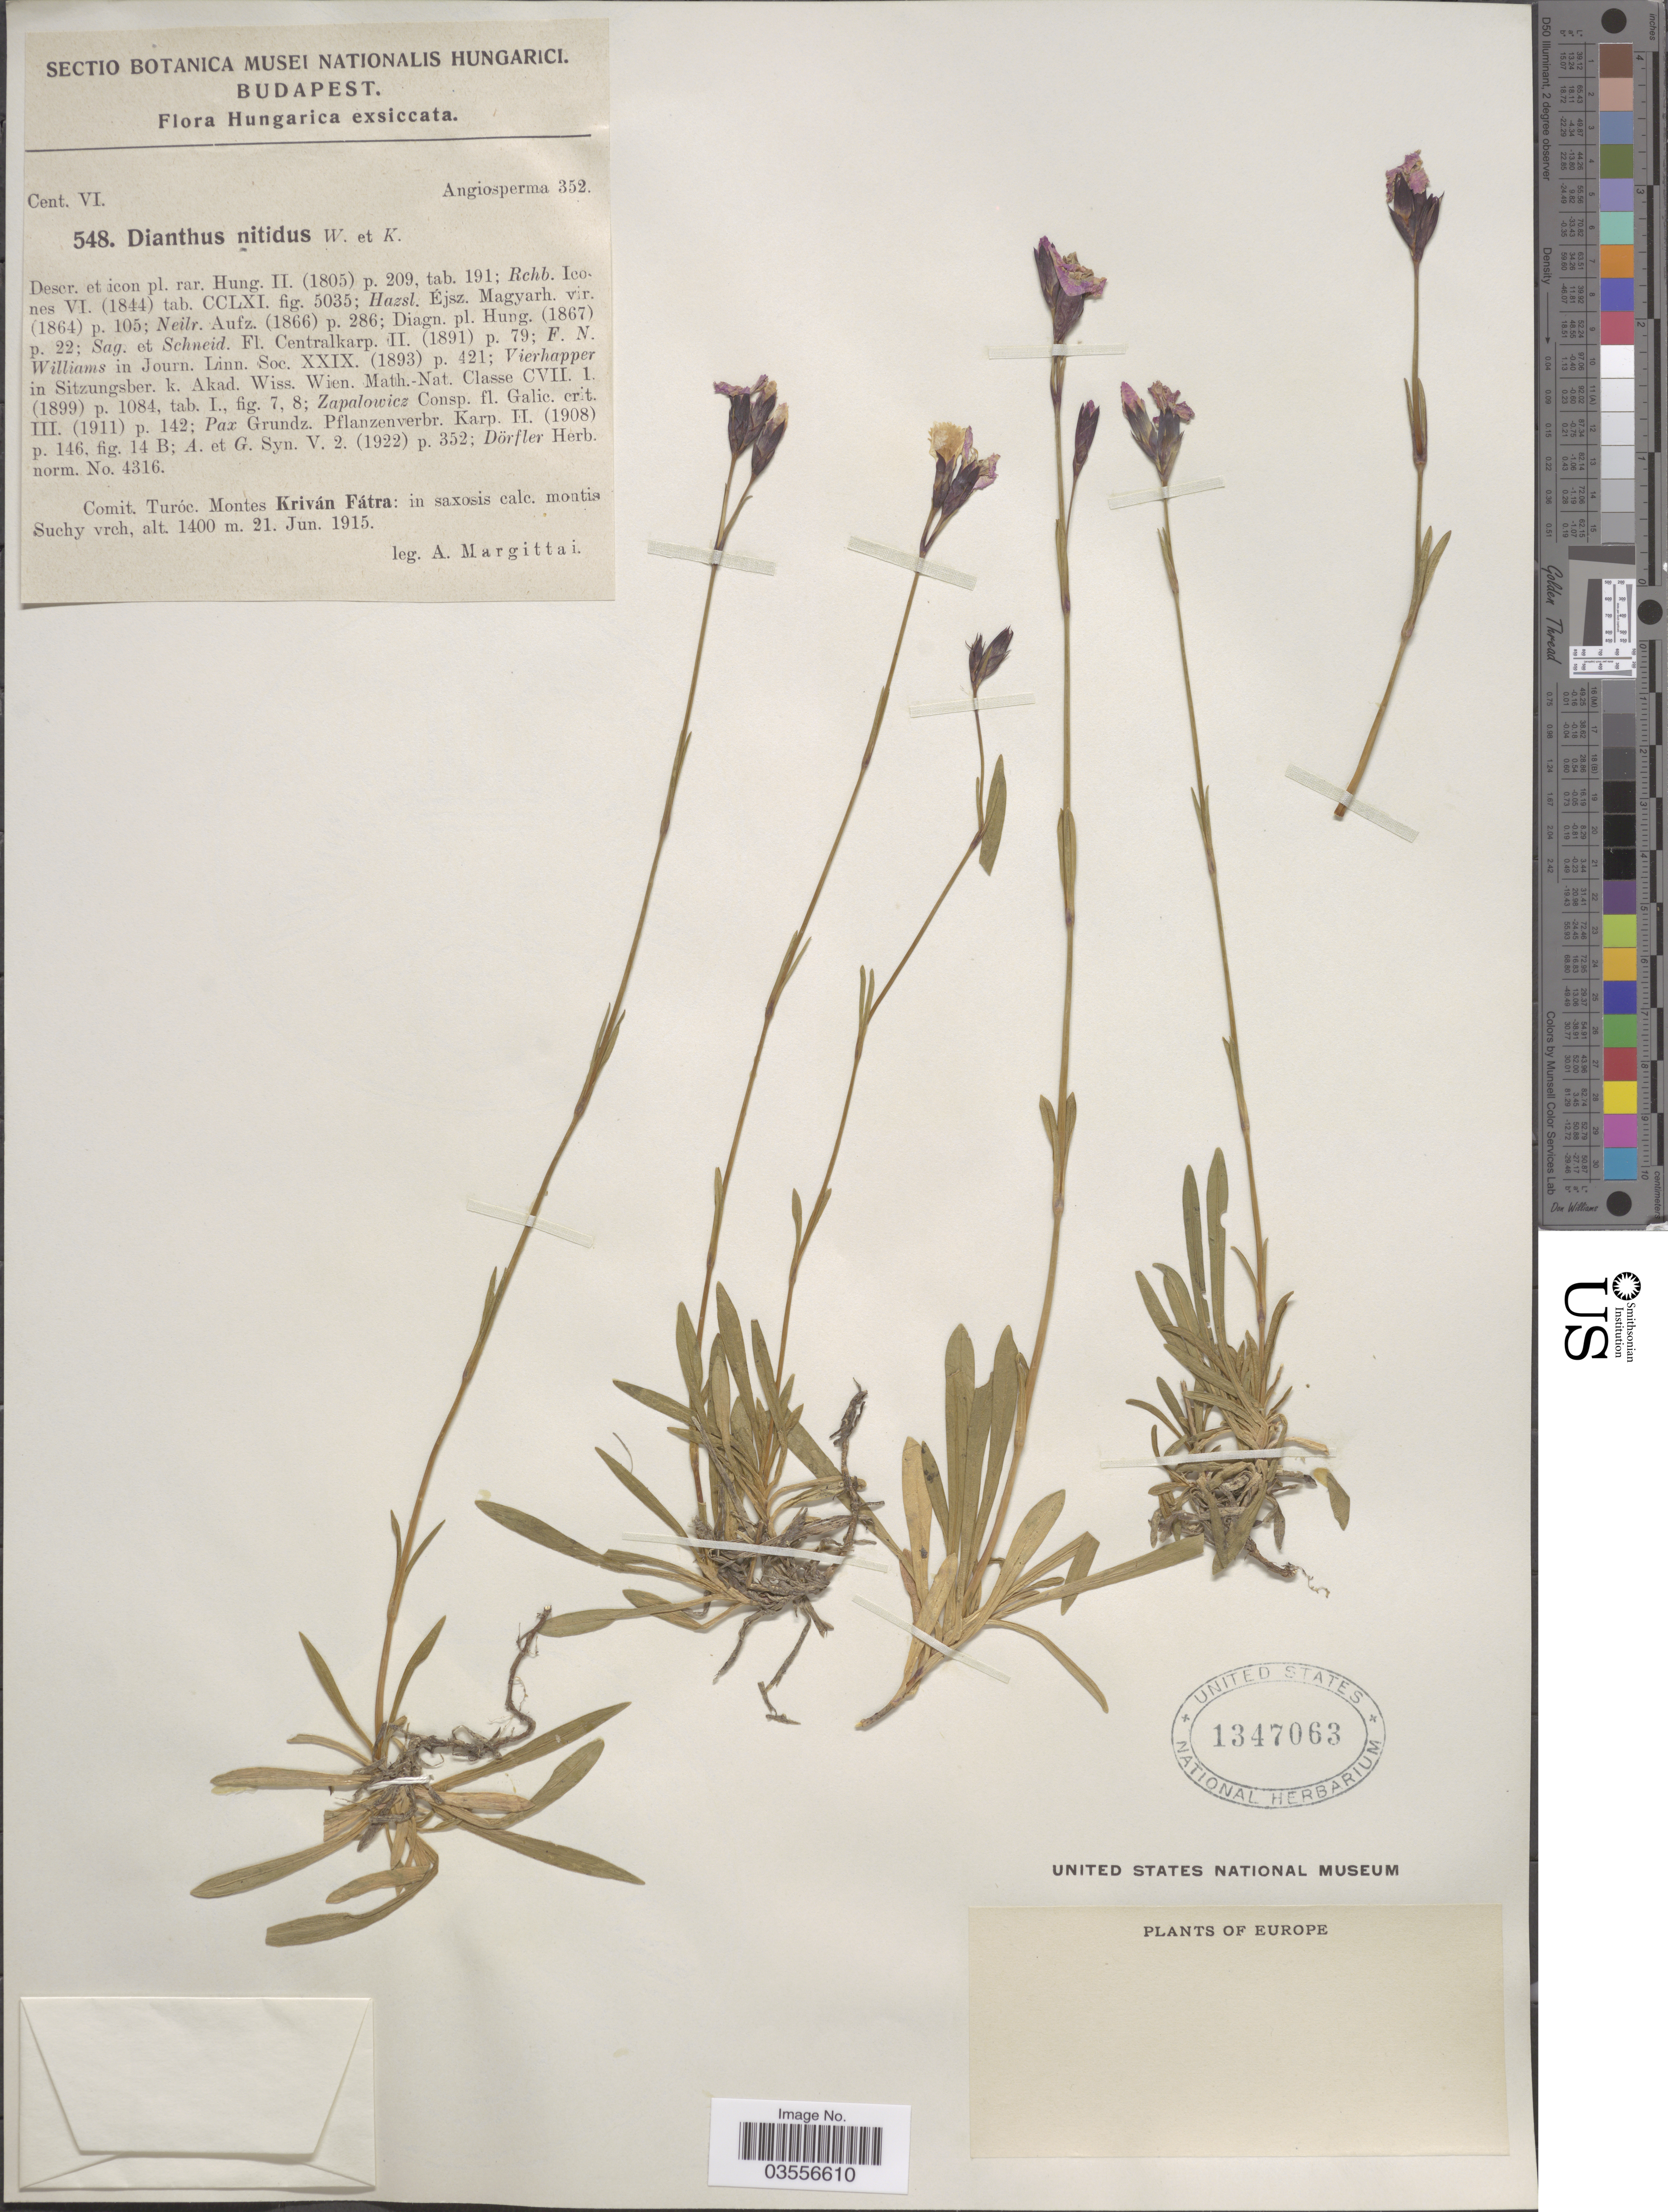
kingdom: Plantae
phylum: Tracheophyta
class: Magnoliopsida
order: Caryophyllales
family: Caryophyllaceae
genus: Dianthus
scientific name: Dianthus nitidus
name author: Waldst. & Kit.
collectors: A. Margittai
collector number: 548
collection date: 1915-06-21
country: Hungary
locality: Comit. Turóc. Montes Kriván Fátra: in saxosis calc. montis Suchy vrch.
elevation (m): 1400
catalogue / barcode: US 1347063